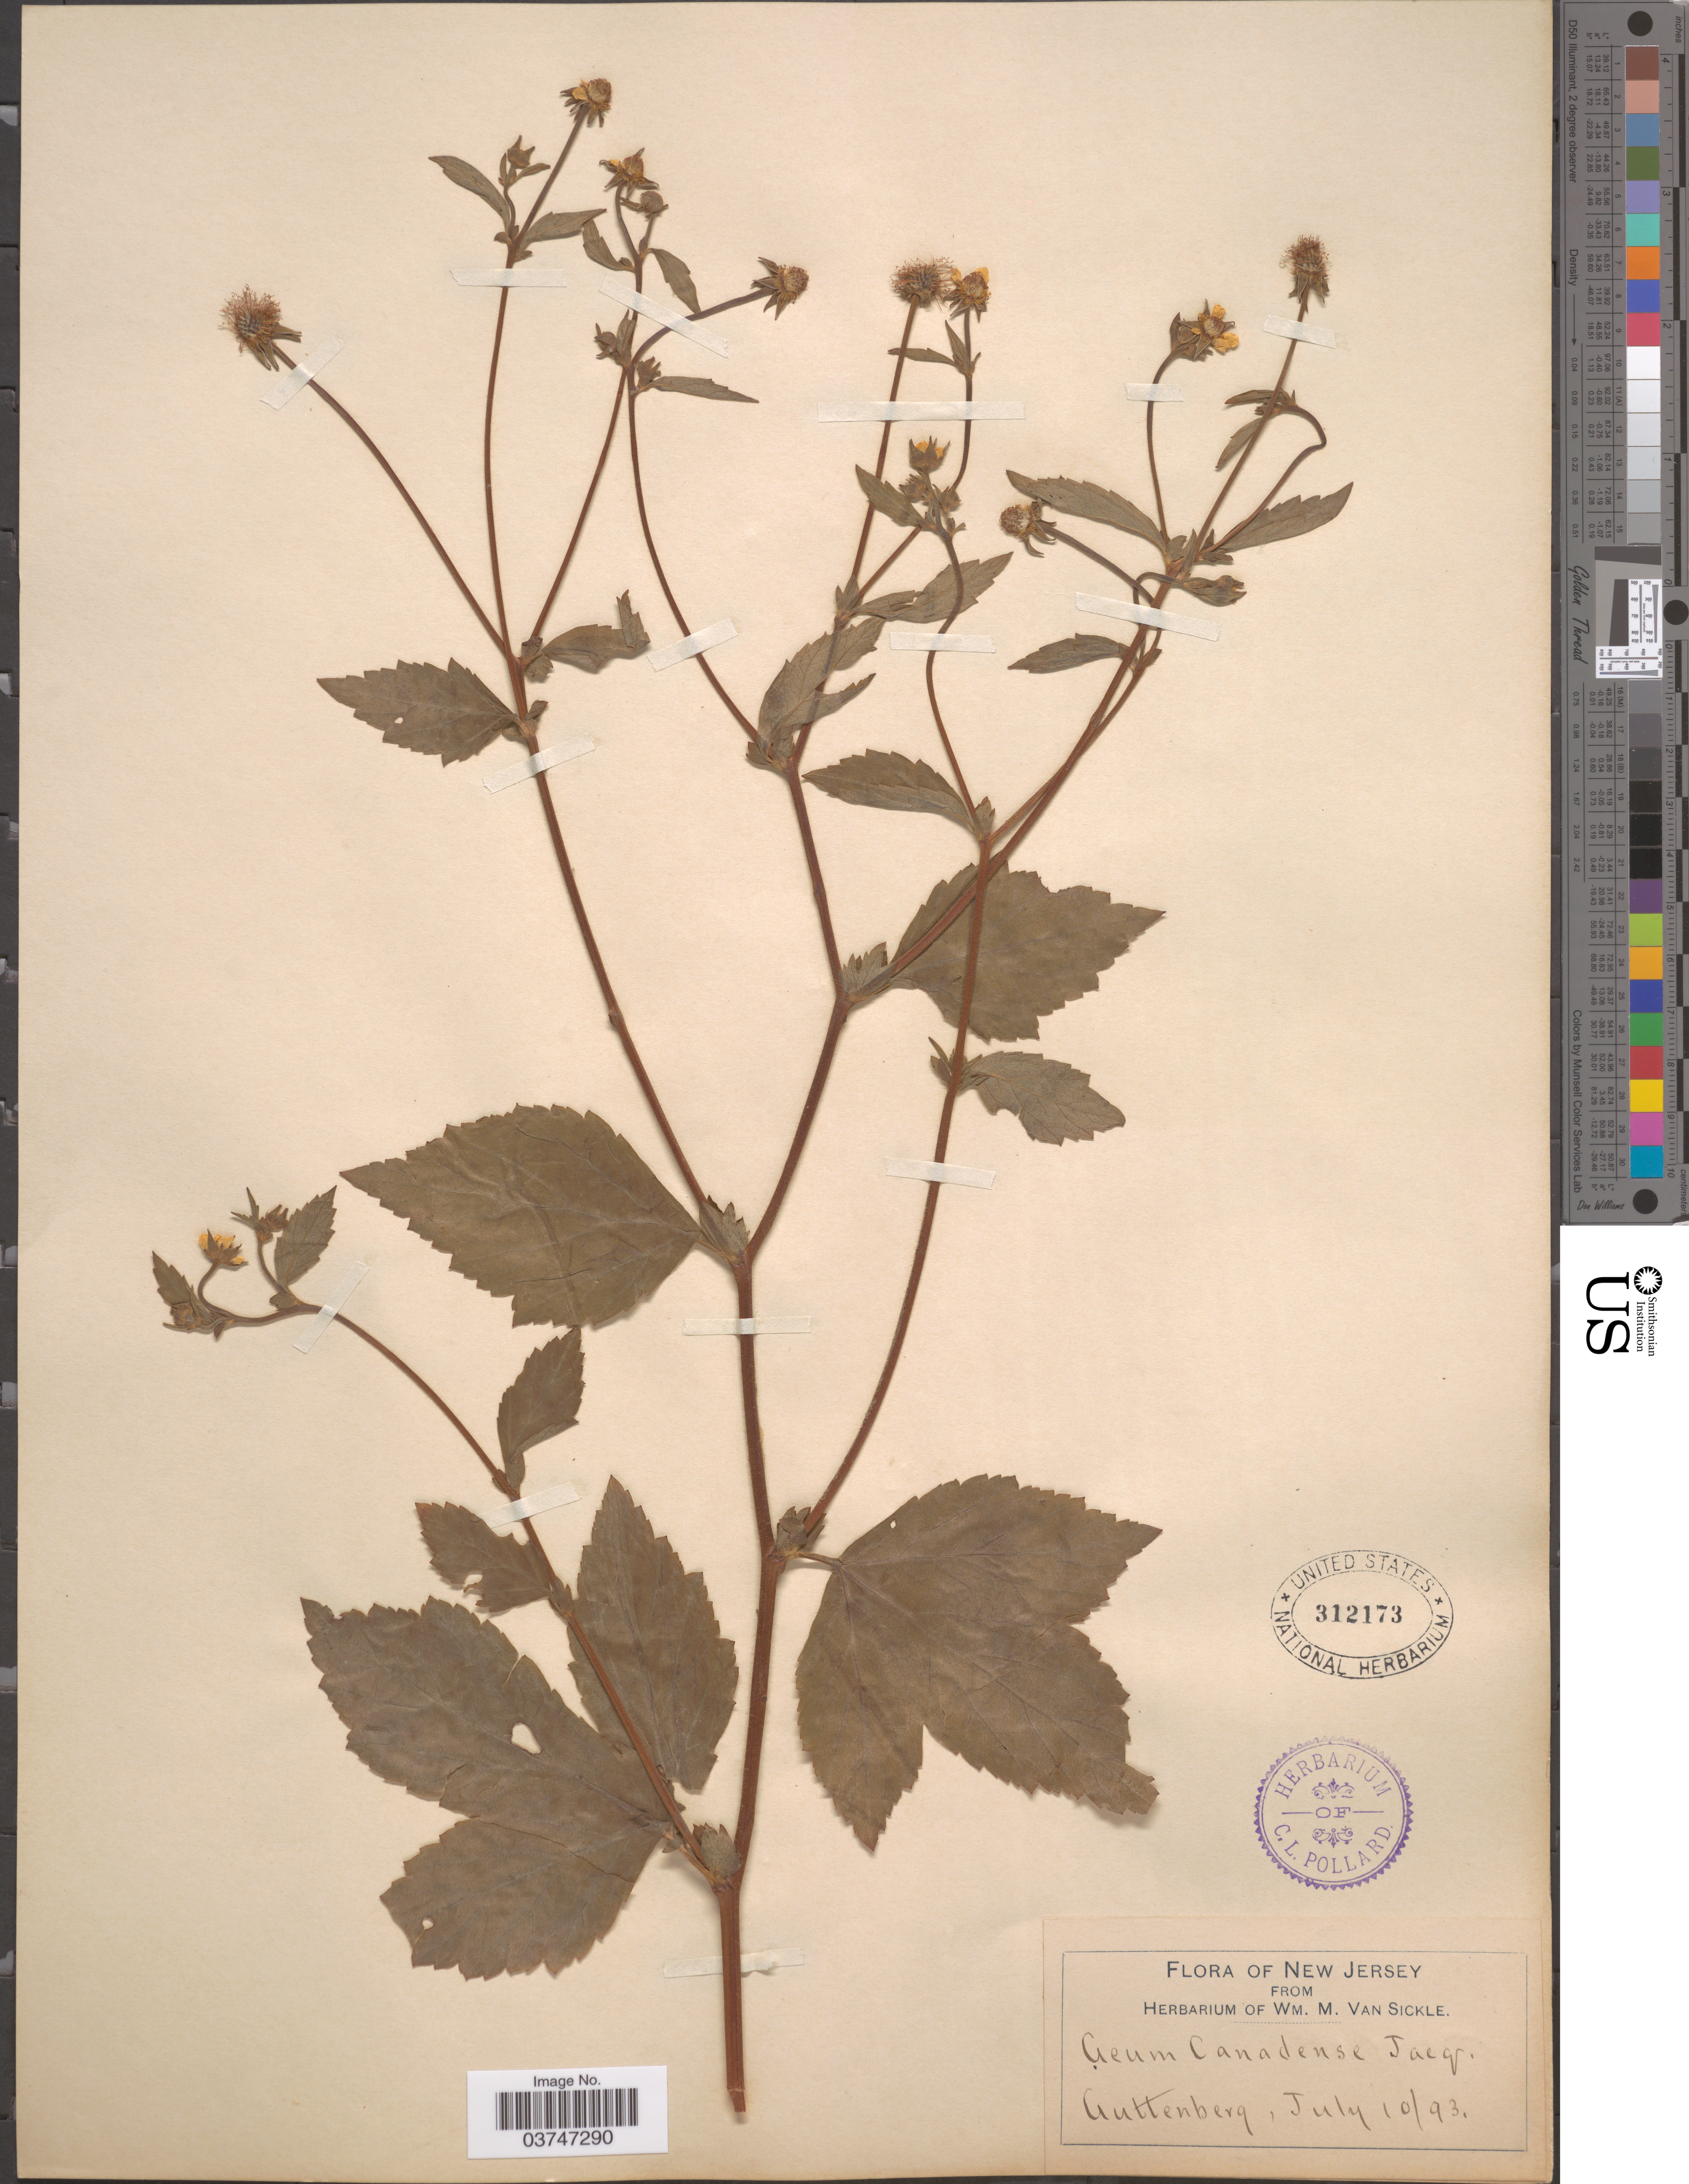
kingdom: Plantae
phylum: Tracheophyta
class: Magnoliopsida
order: Rosales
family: Rosaceae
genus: Geum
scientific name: Geum canadense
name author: Jacq.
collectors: ex herb. Wm. M. Van Sickle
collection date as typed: Transcribed d/m/y: 10/7/93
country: United States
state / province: New Jersey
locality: Guttenberg.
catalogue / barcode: US 312173